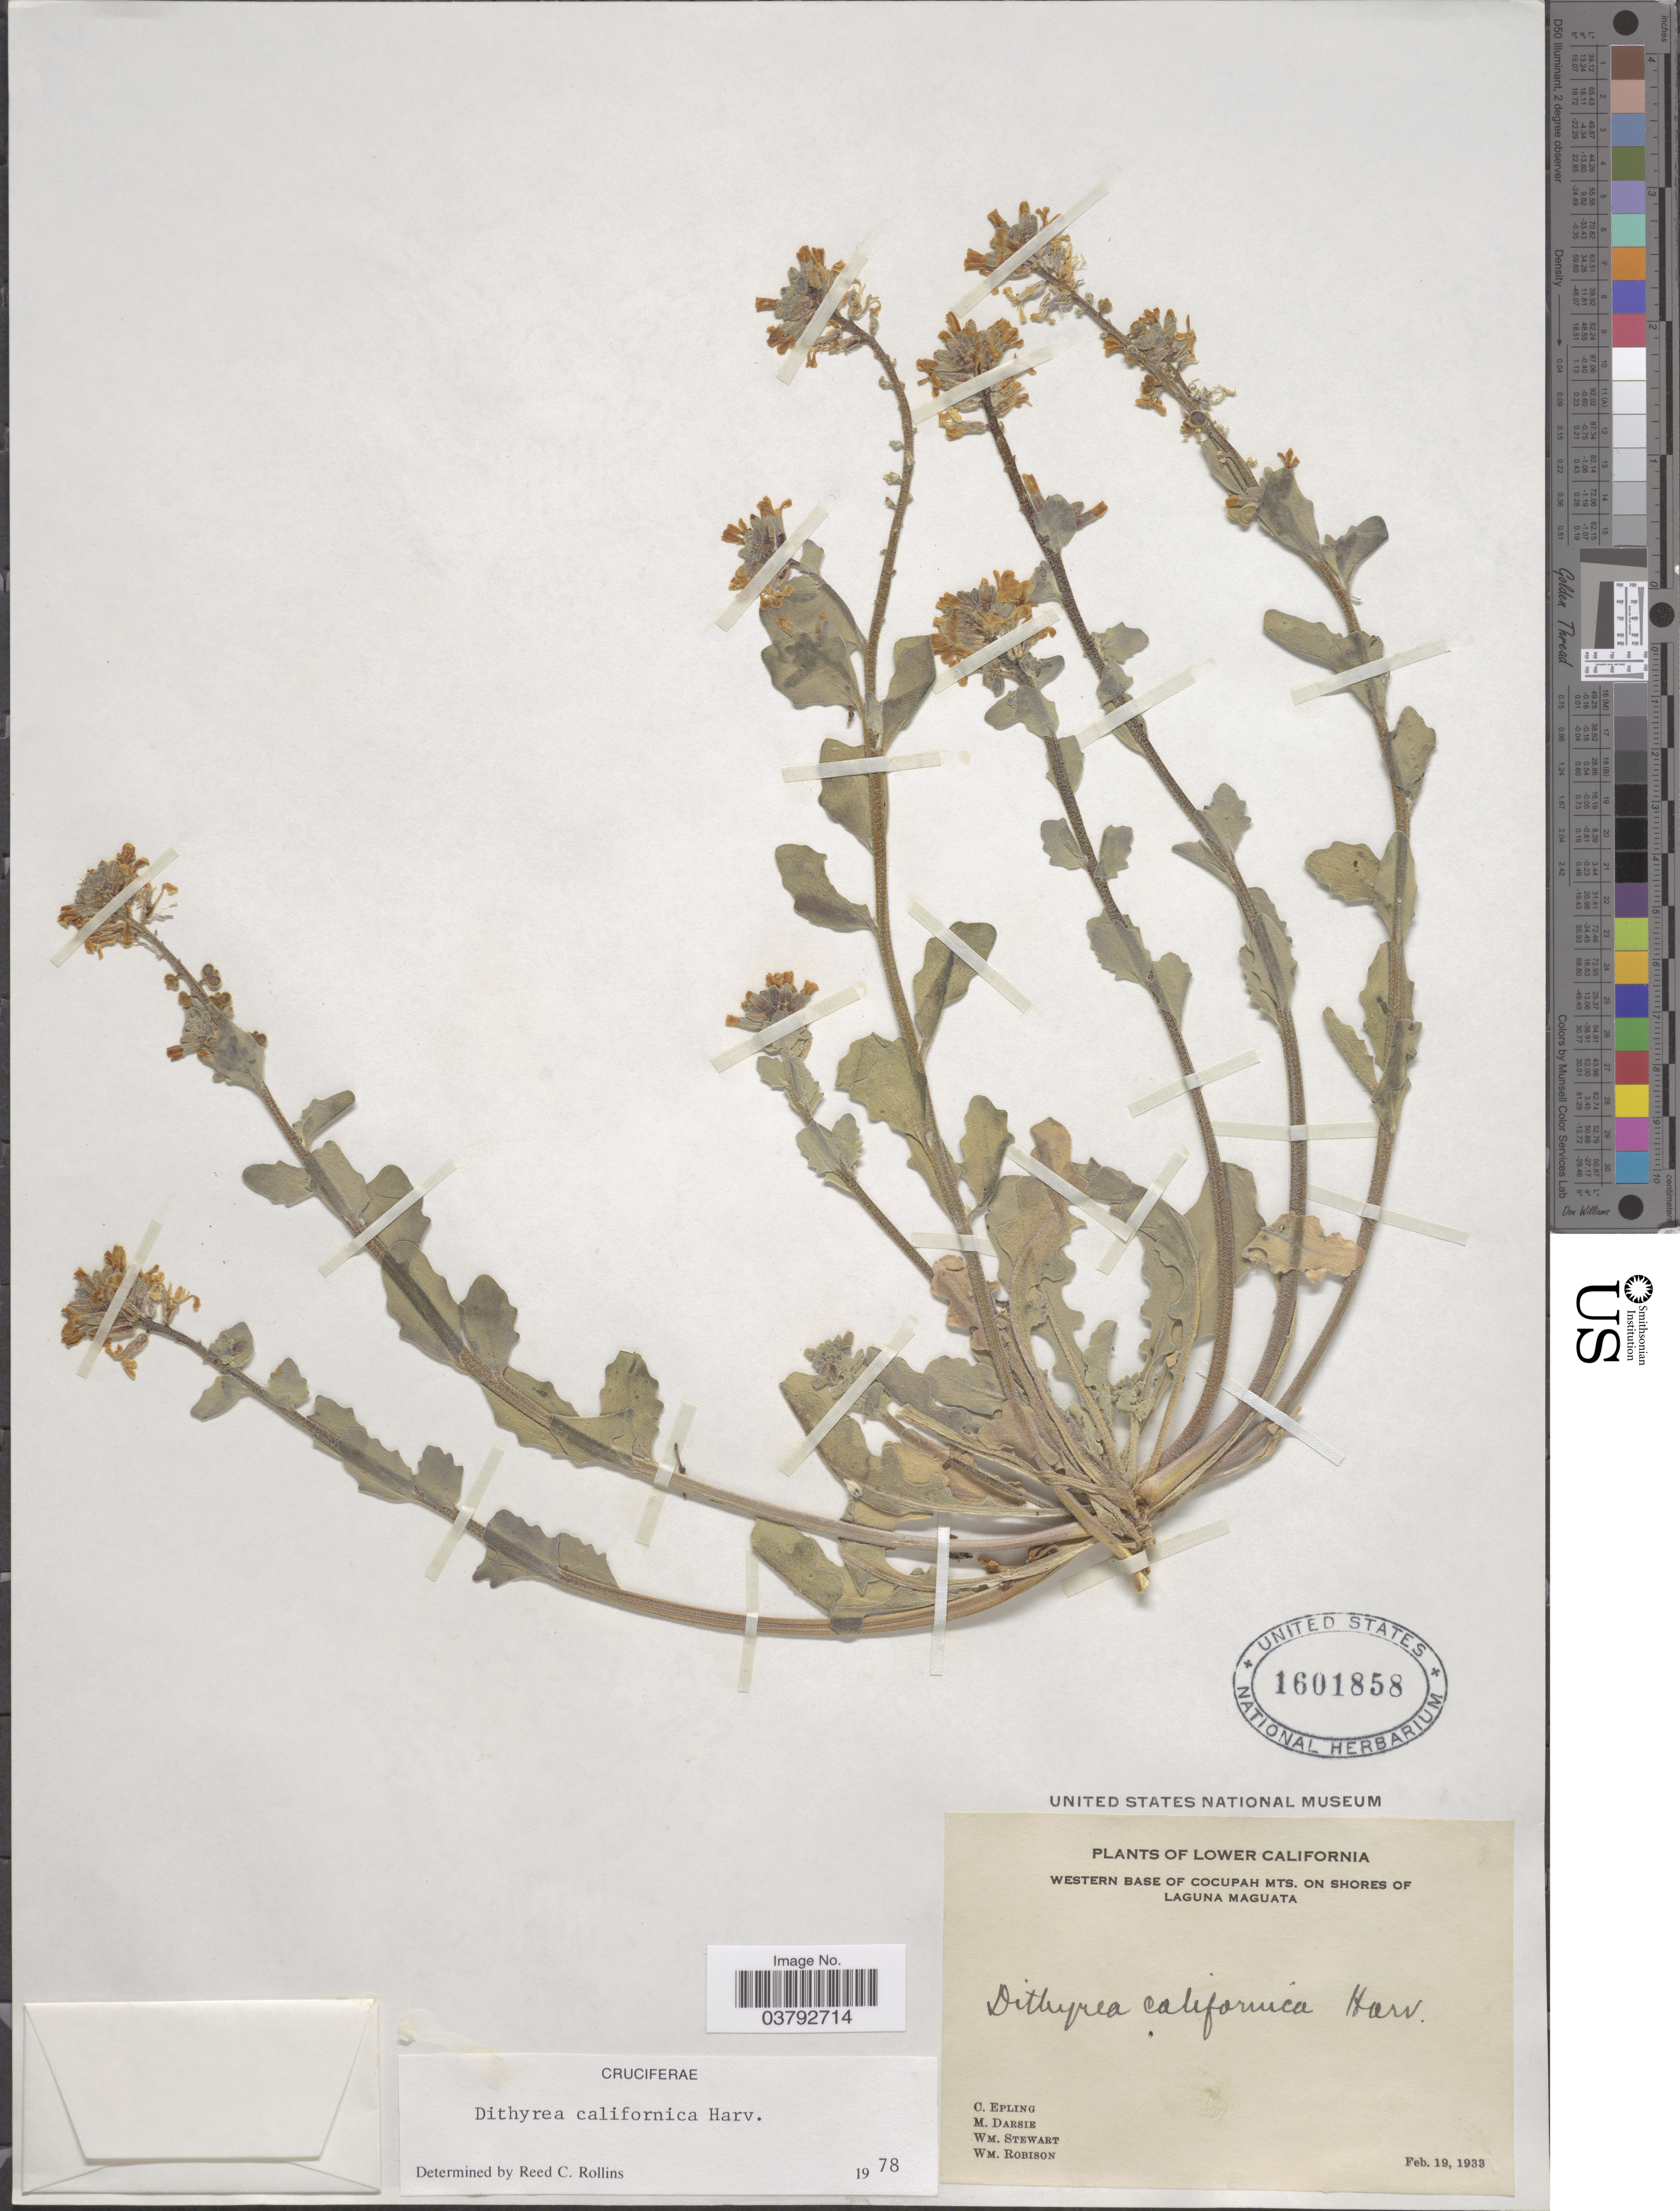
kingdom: Plantae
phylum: Tracheophyta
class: Magnoliopsida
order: Brassicales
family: Brassicaceae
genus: Dithyrea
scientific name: Dithyrea californica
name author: Harv.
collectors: C. C. Epling, M. Darsie, W. Stewart & W. Robison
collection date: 1933-02-19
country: Mexico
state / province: Baja California Norte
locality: Lower California. Western base of Cocupah Mts. on shores of Laguna Maguata.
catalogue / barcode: US 1601858